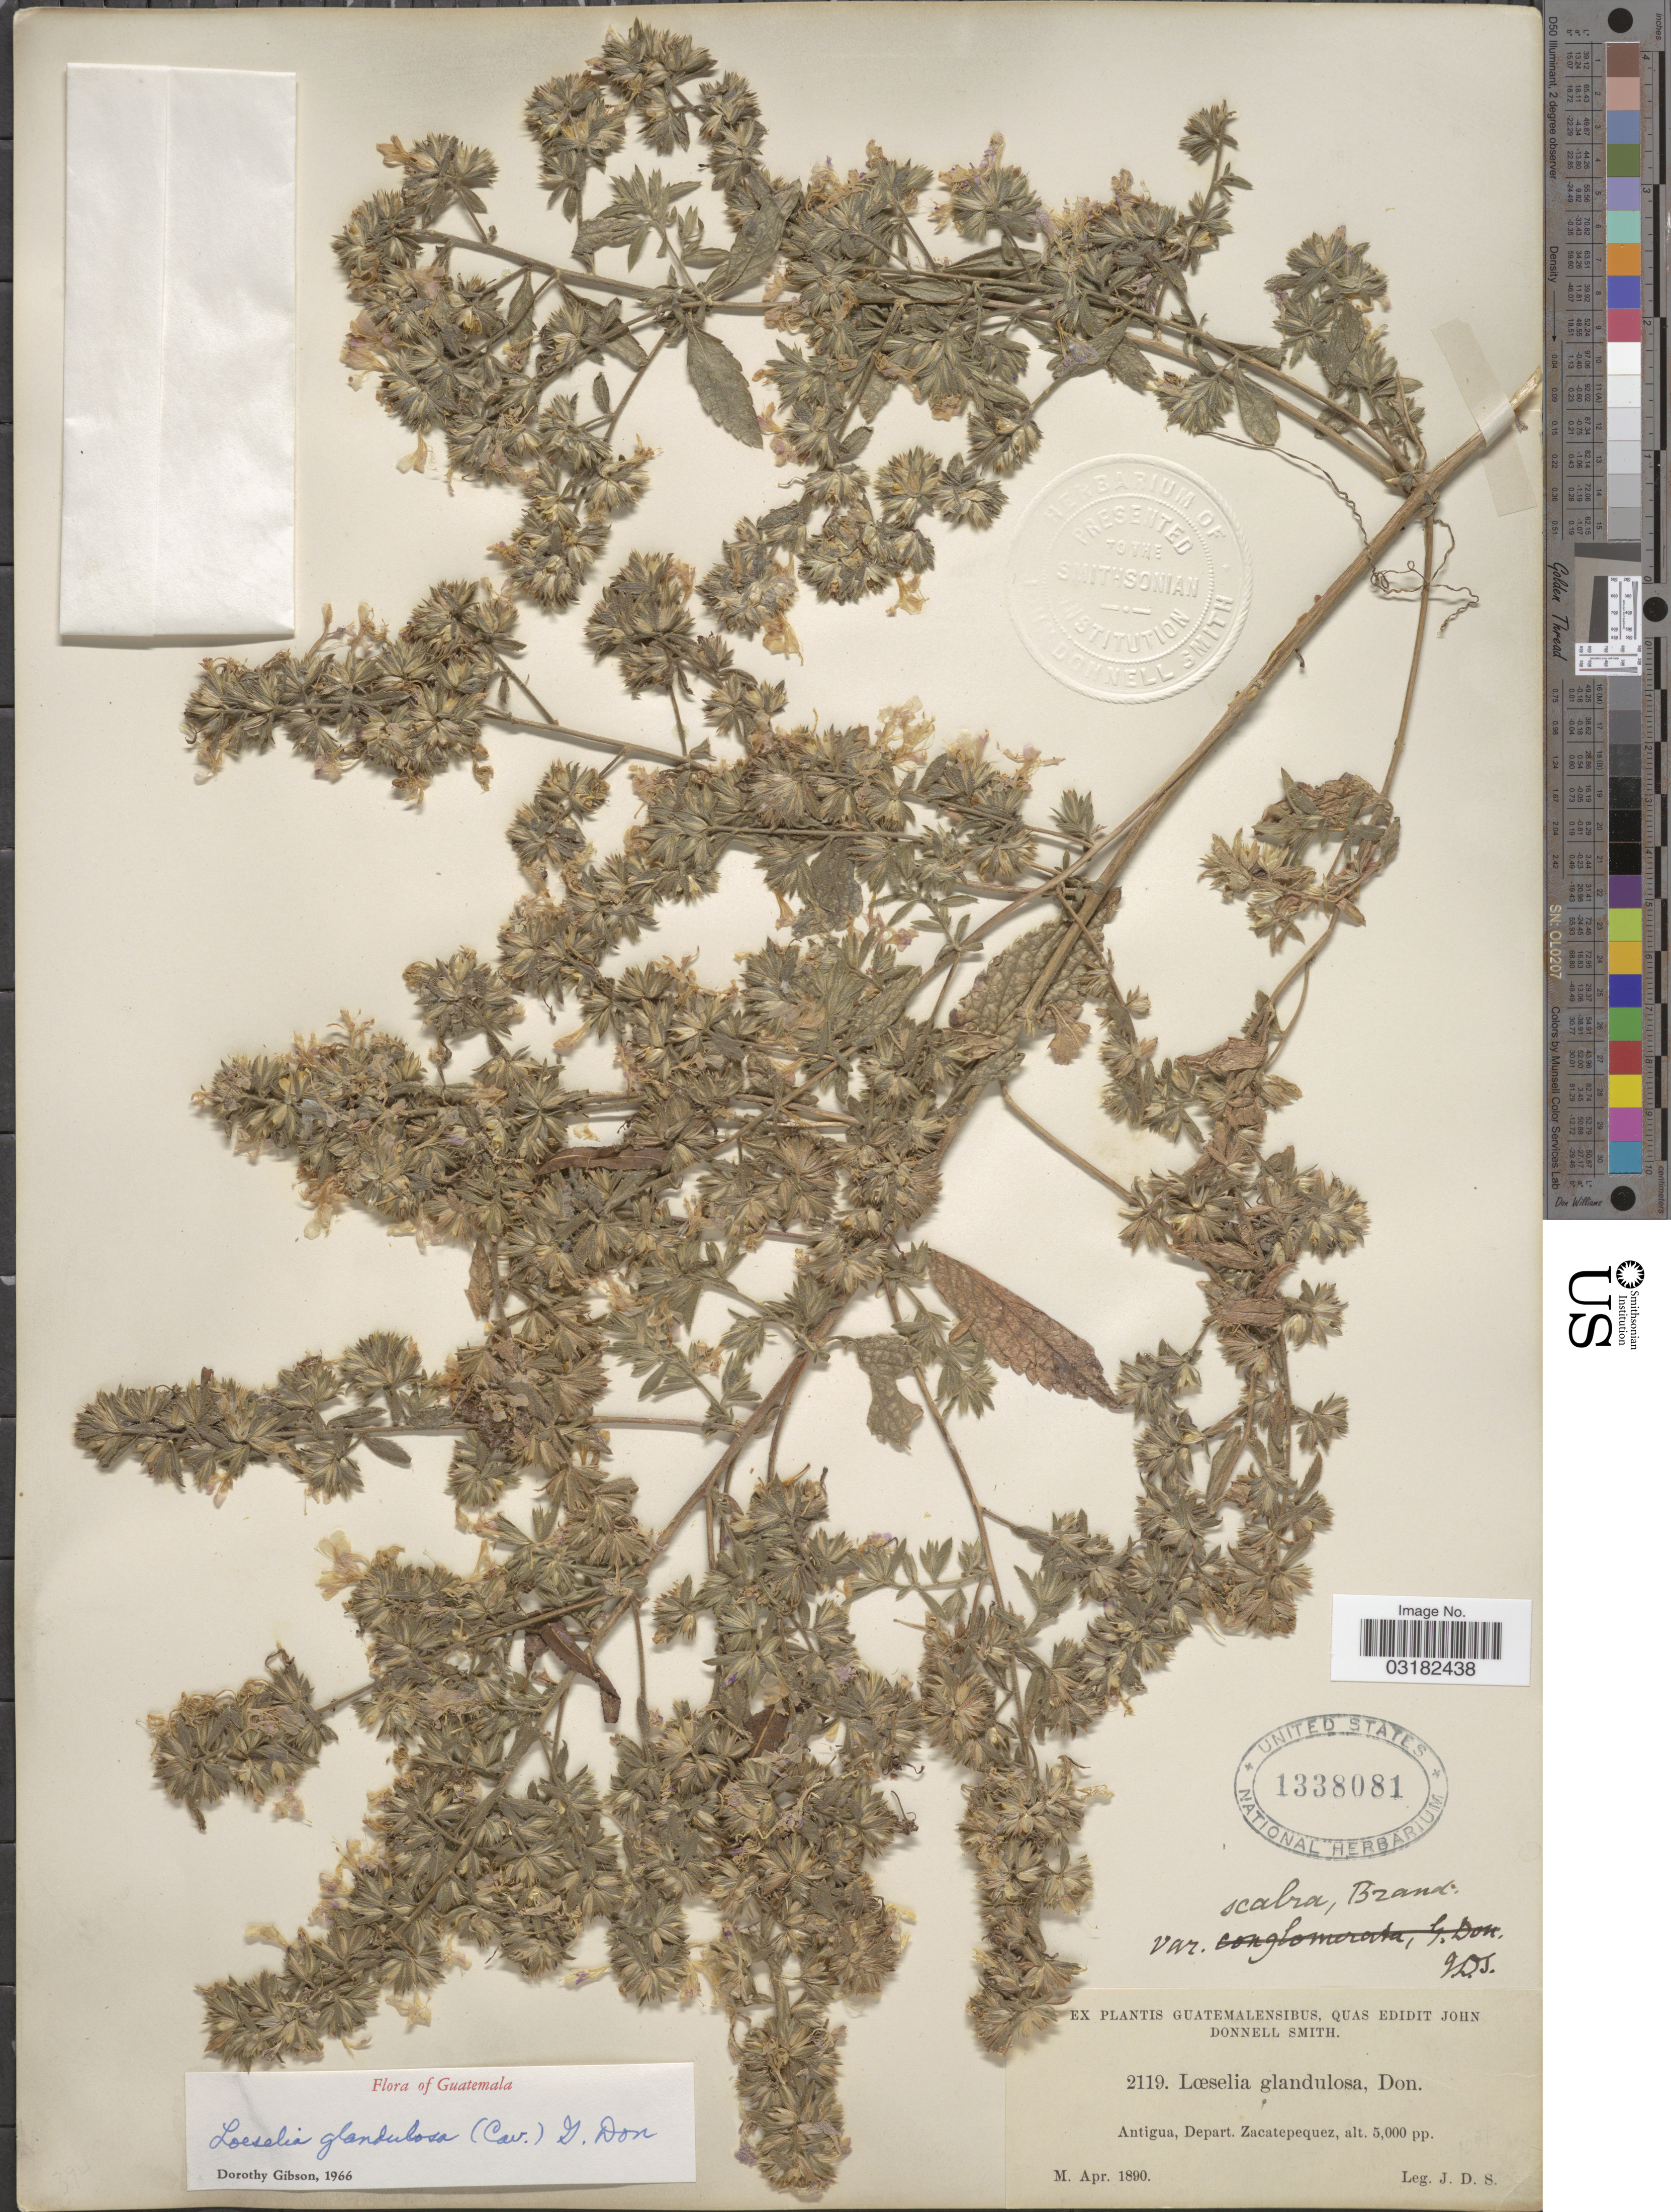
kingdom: Plantae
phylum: Tracheophyta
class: Magnoliopsida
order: Ericales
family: Polemoniaceae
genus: Loeselia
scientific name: Loeselia glandulosa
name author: (Cav.) G. Don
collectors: J. Donnell Smith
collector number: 2119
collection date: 1890-04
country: Guatemala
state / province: Sacatepéquez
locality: Antigua, Depart. Zacatepequez.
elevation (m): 1524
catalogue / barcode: US 1338081